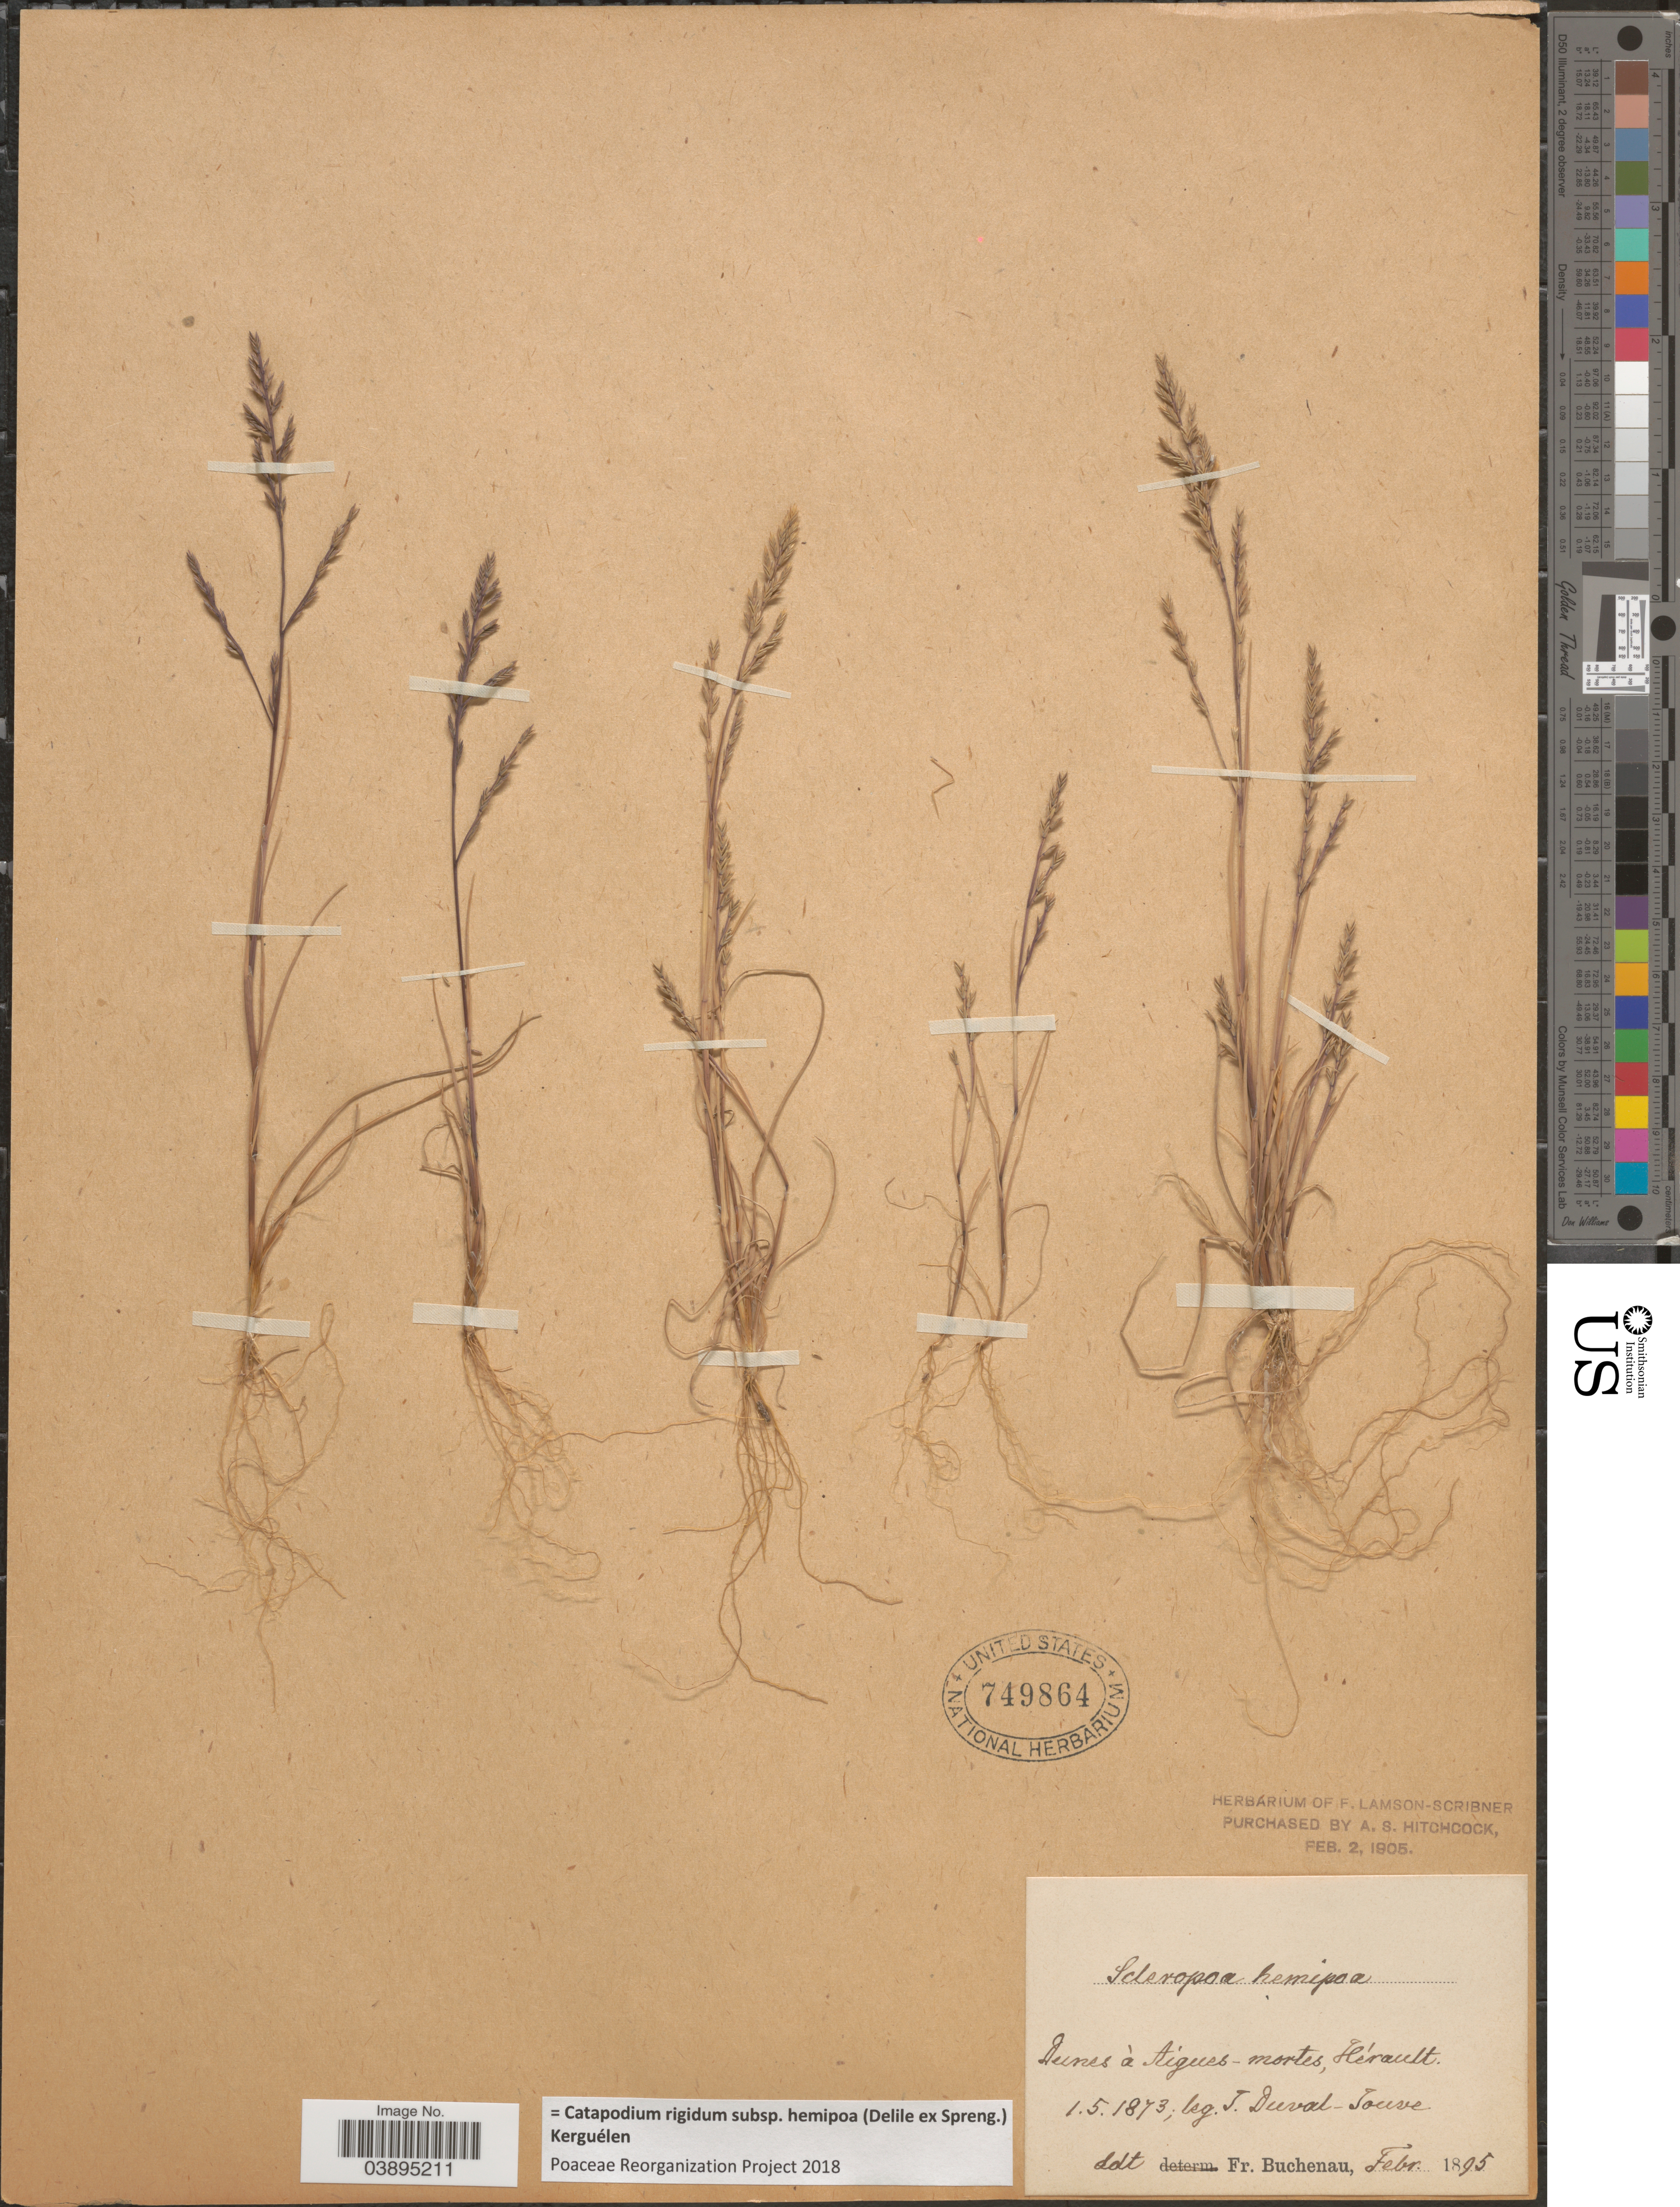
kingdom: Plantae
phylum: Tracheophyta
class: Liliopsida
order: Poales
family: Poaceae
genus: Catapodium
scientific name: Catapodium rigidum subsp. hemipoa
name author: (Delile ex Spreng.) Kerguélen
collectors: J. Duval-Jouve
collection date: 1873-05-01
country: France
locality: Dunes à Aigues-mortes, Hérault.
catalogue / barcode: US 749864